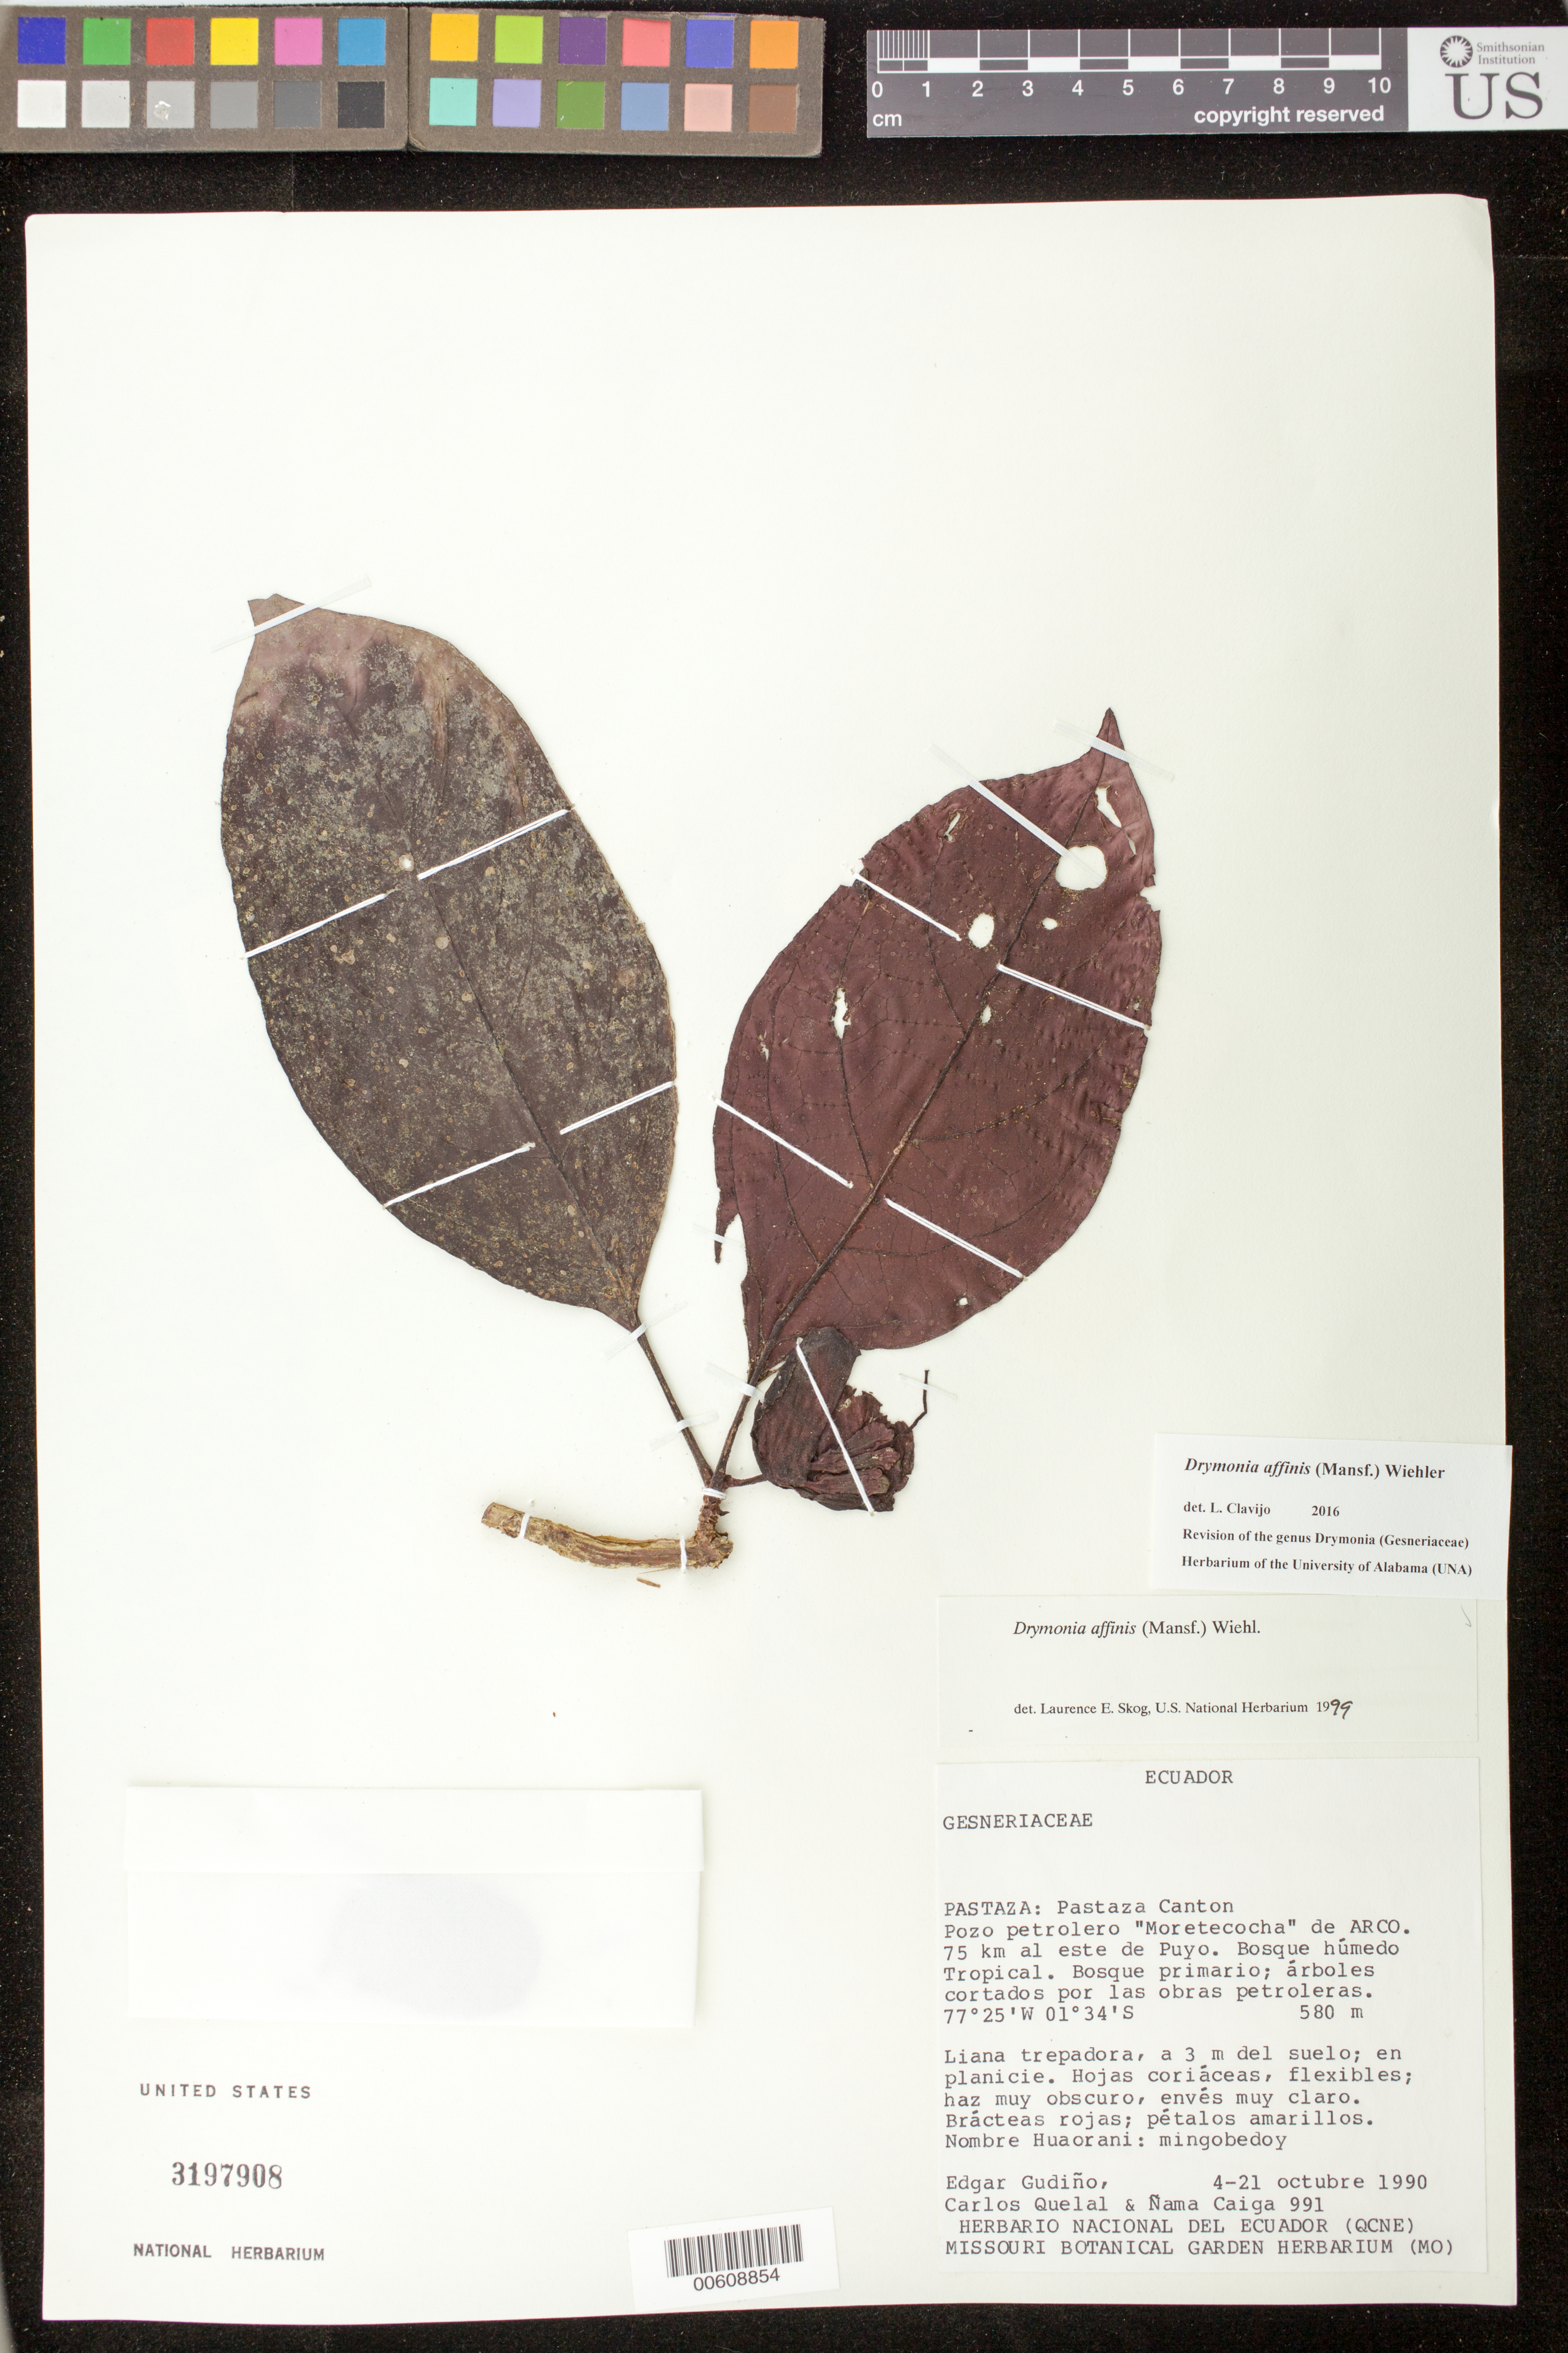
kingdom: Plantae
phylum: Tracheophyta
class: Magnoliopsida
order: Lamiales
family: Gesneriaceae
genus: Drymonia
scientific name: Drymonia affinis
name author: (Mansf.) Wiehler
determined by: Skog, Laurence E.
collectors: E. Gudiño, C. Quelal & Ñ. Caiga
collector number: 991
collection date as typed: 4-21 Oct 1990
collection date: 1990-10-04/1990-10-21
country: Ecuador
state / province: Pastaza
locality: Pastaza Canton; Pozo petrolero "Moretecocha" de ARCO, 75 km al este de Puyo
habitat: Bosque húmedo tropical; bosque primario; árboles cortados por las obras petroleras; en planicie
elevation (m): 580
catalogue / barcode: US 3197908